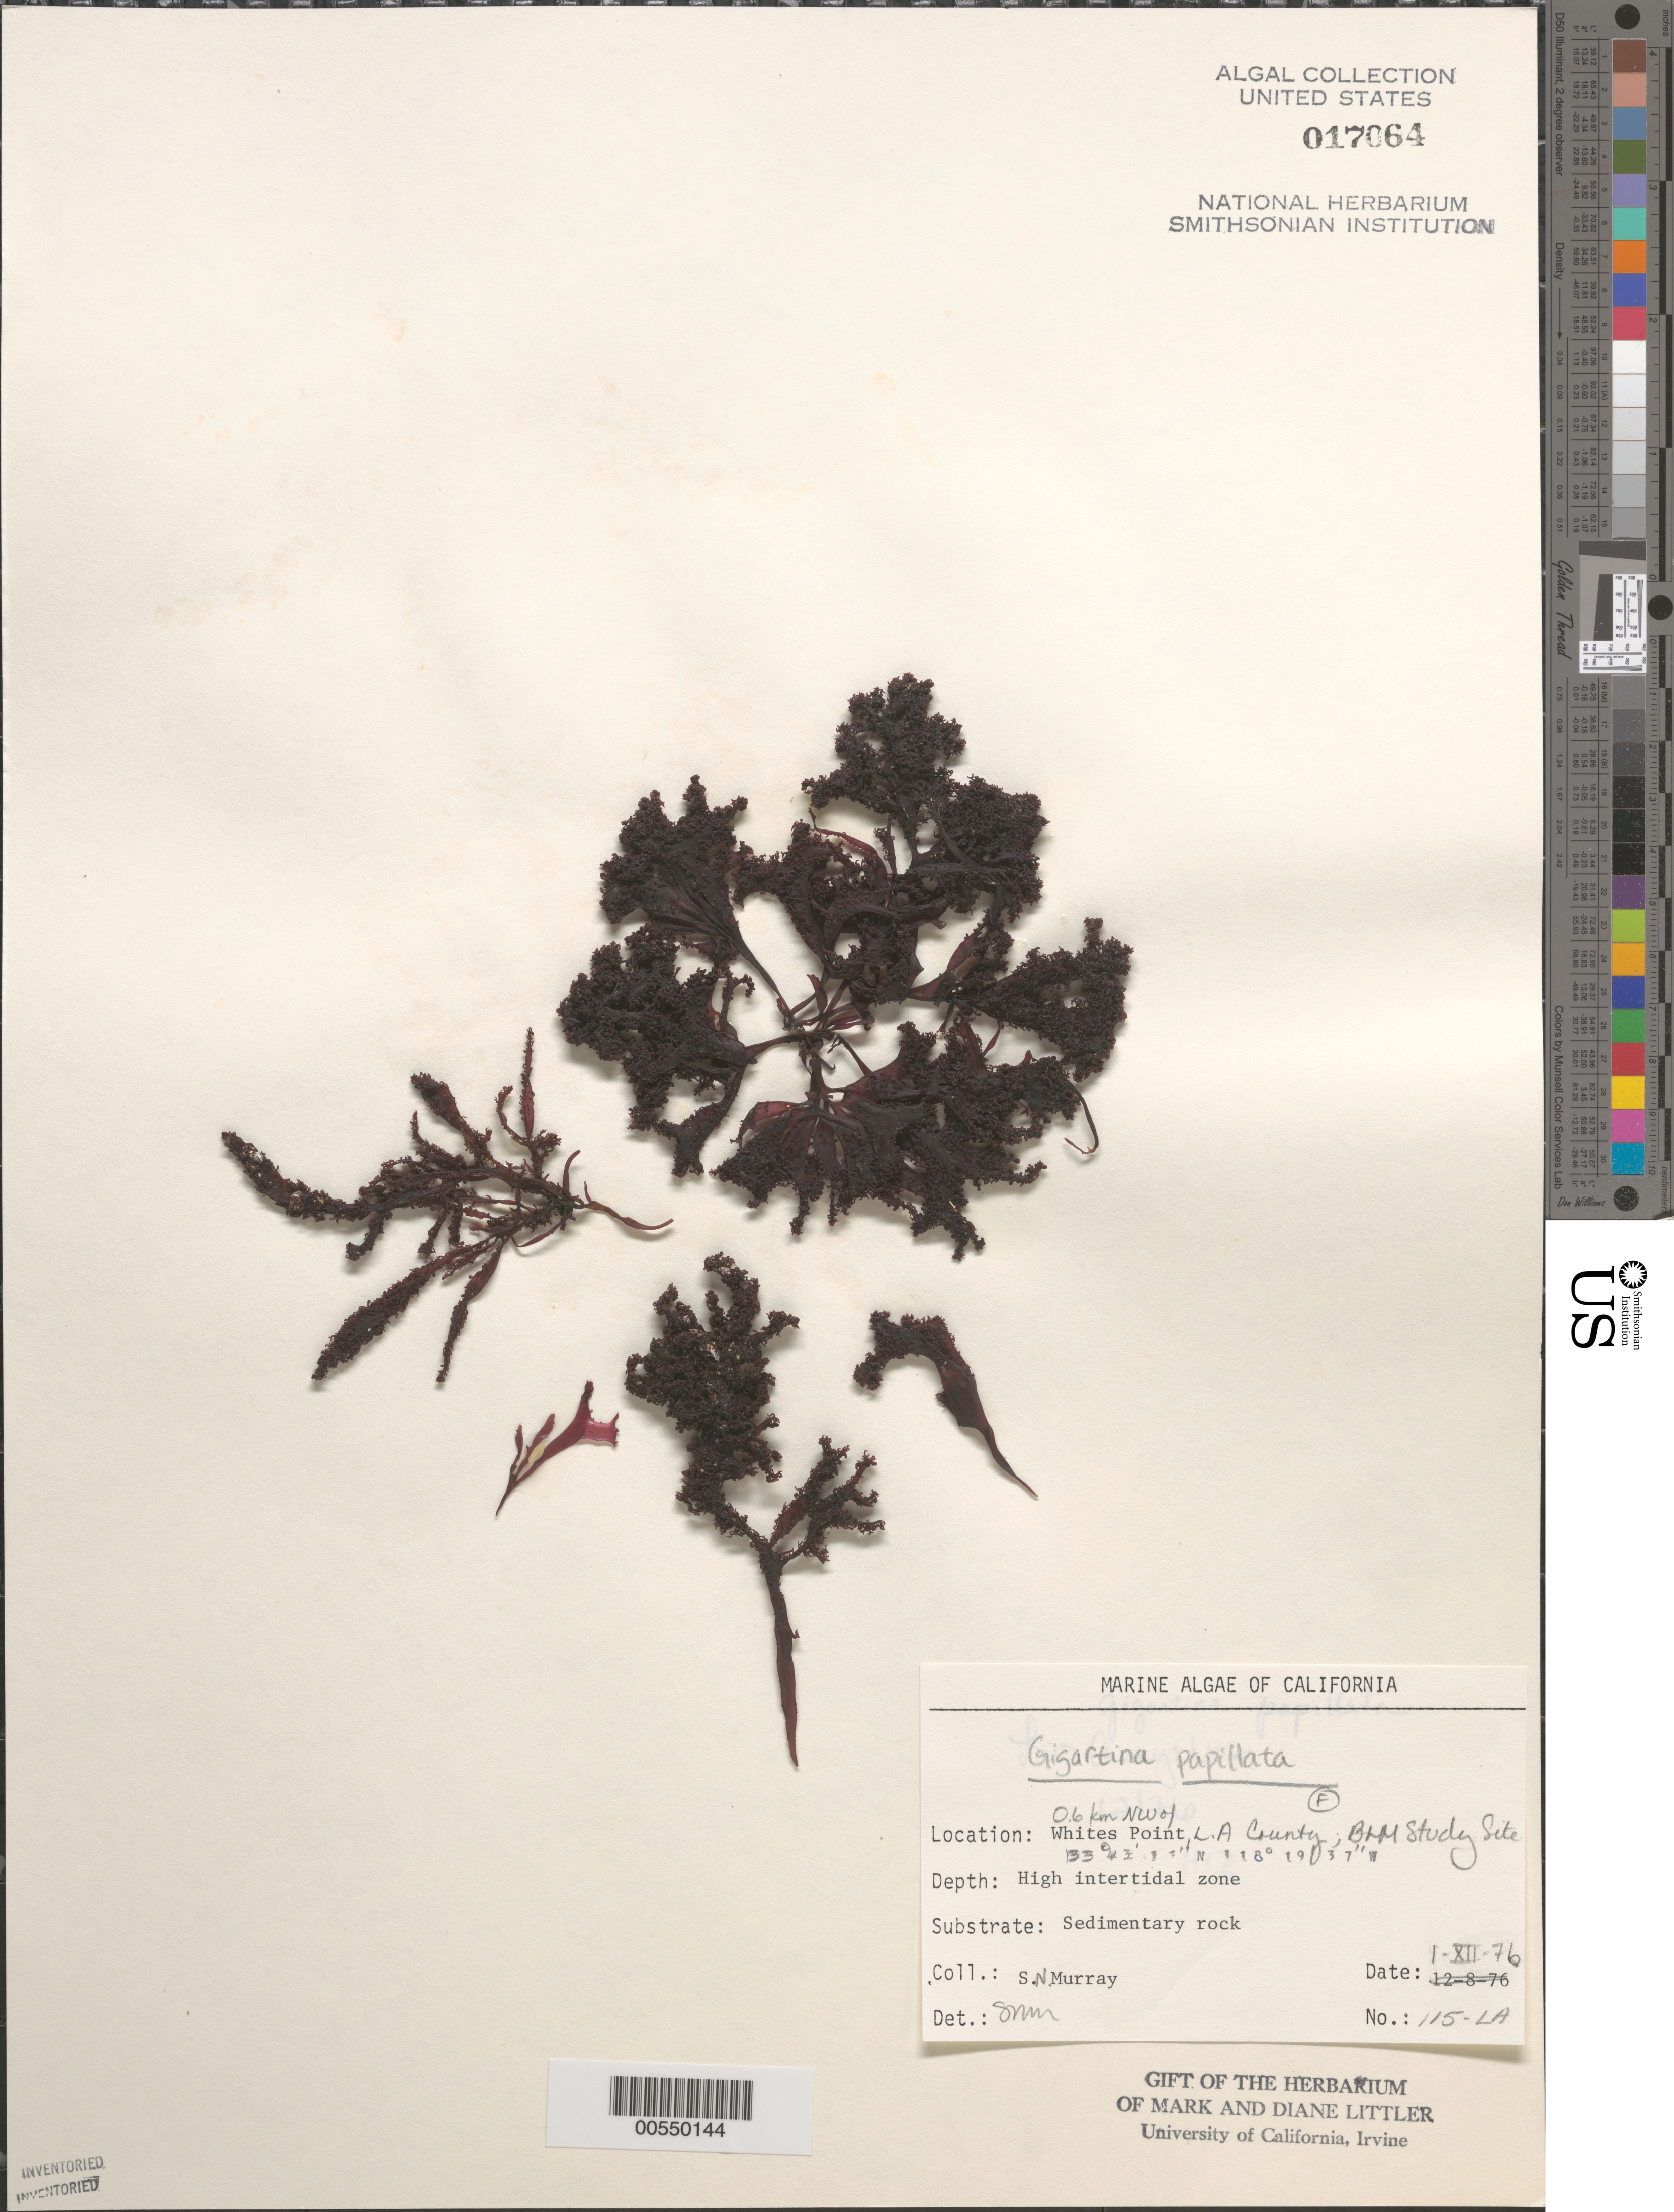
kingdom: Plantae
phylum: Rhodophyta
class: Florideophyceae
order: Gigartinales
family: Phyllophoraceae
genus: Mastocarpus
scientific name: Mastocarpus papillatus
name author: (C. Agardh) Kütz.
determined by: Algae name updating Project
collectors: S. N. Murray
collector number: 115-la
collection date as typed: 01 Dec 1976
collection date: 1976-12-01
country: United States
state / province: California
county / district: Los Angeles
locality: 0.6 km northwest of Whites Point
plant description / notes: BLM-SOCALBIGHT Rocky Intertidal Survey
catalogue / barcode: US 17064